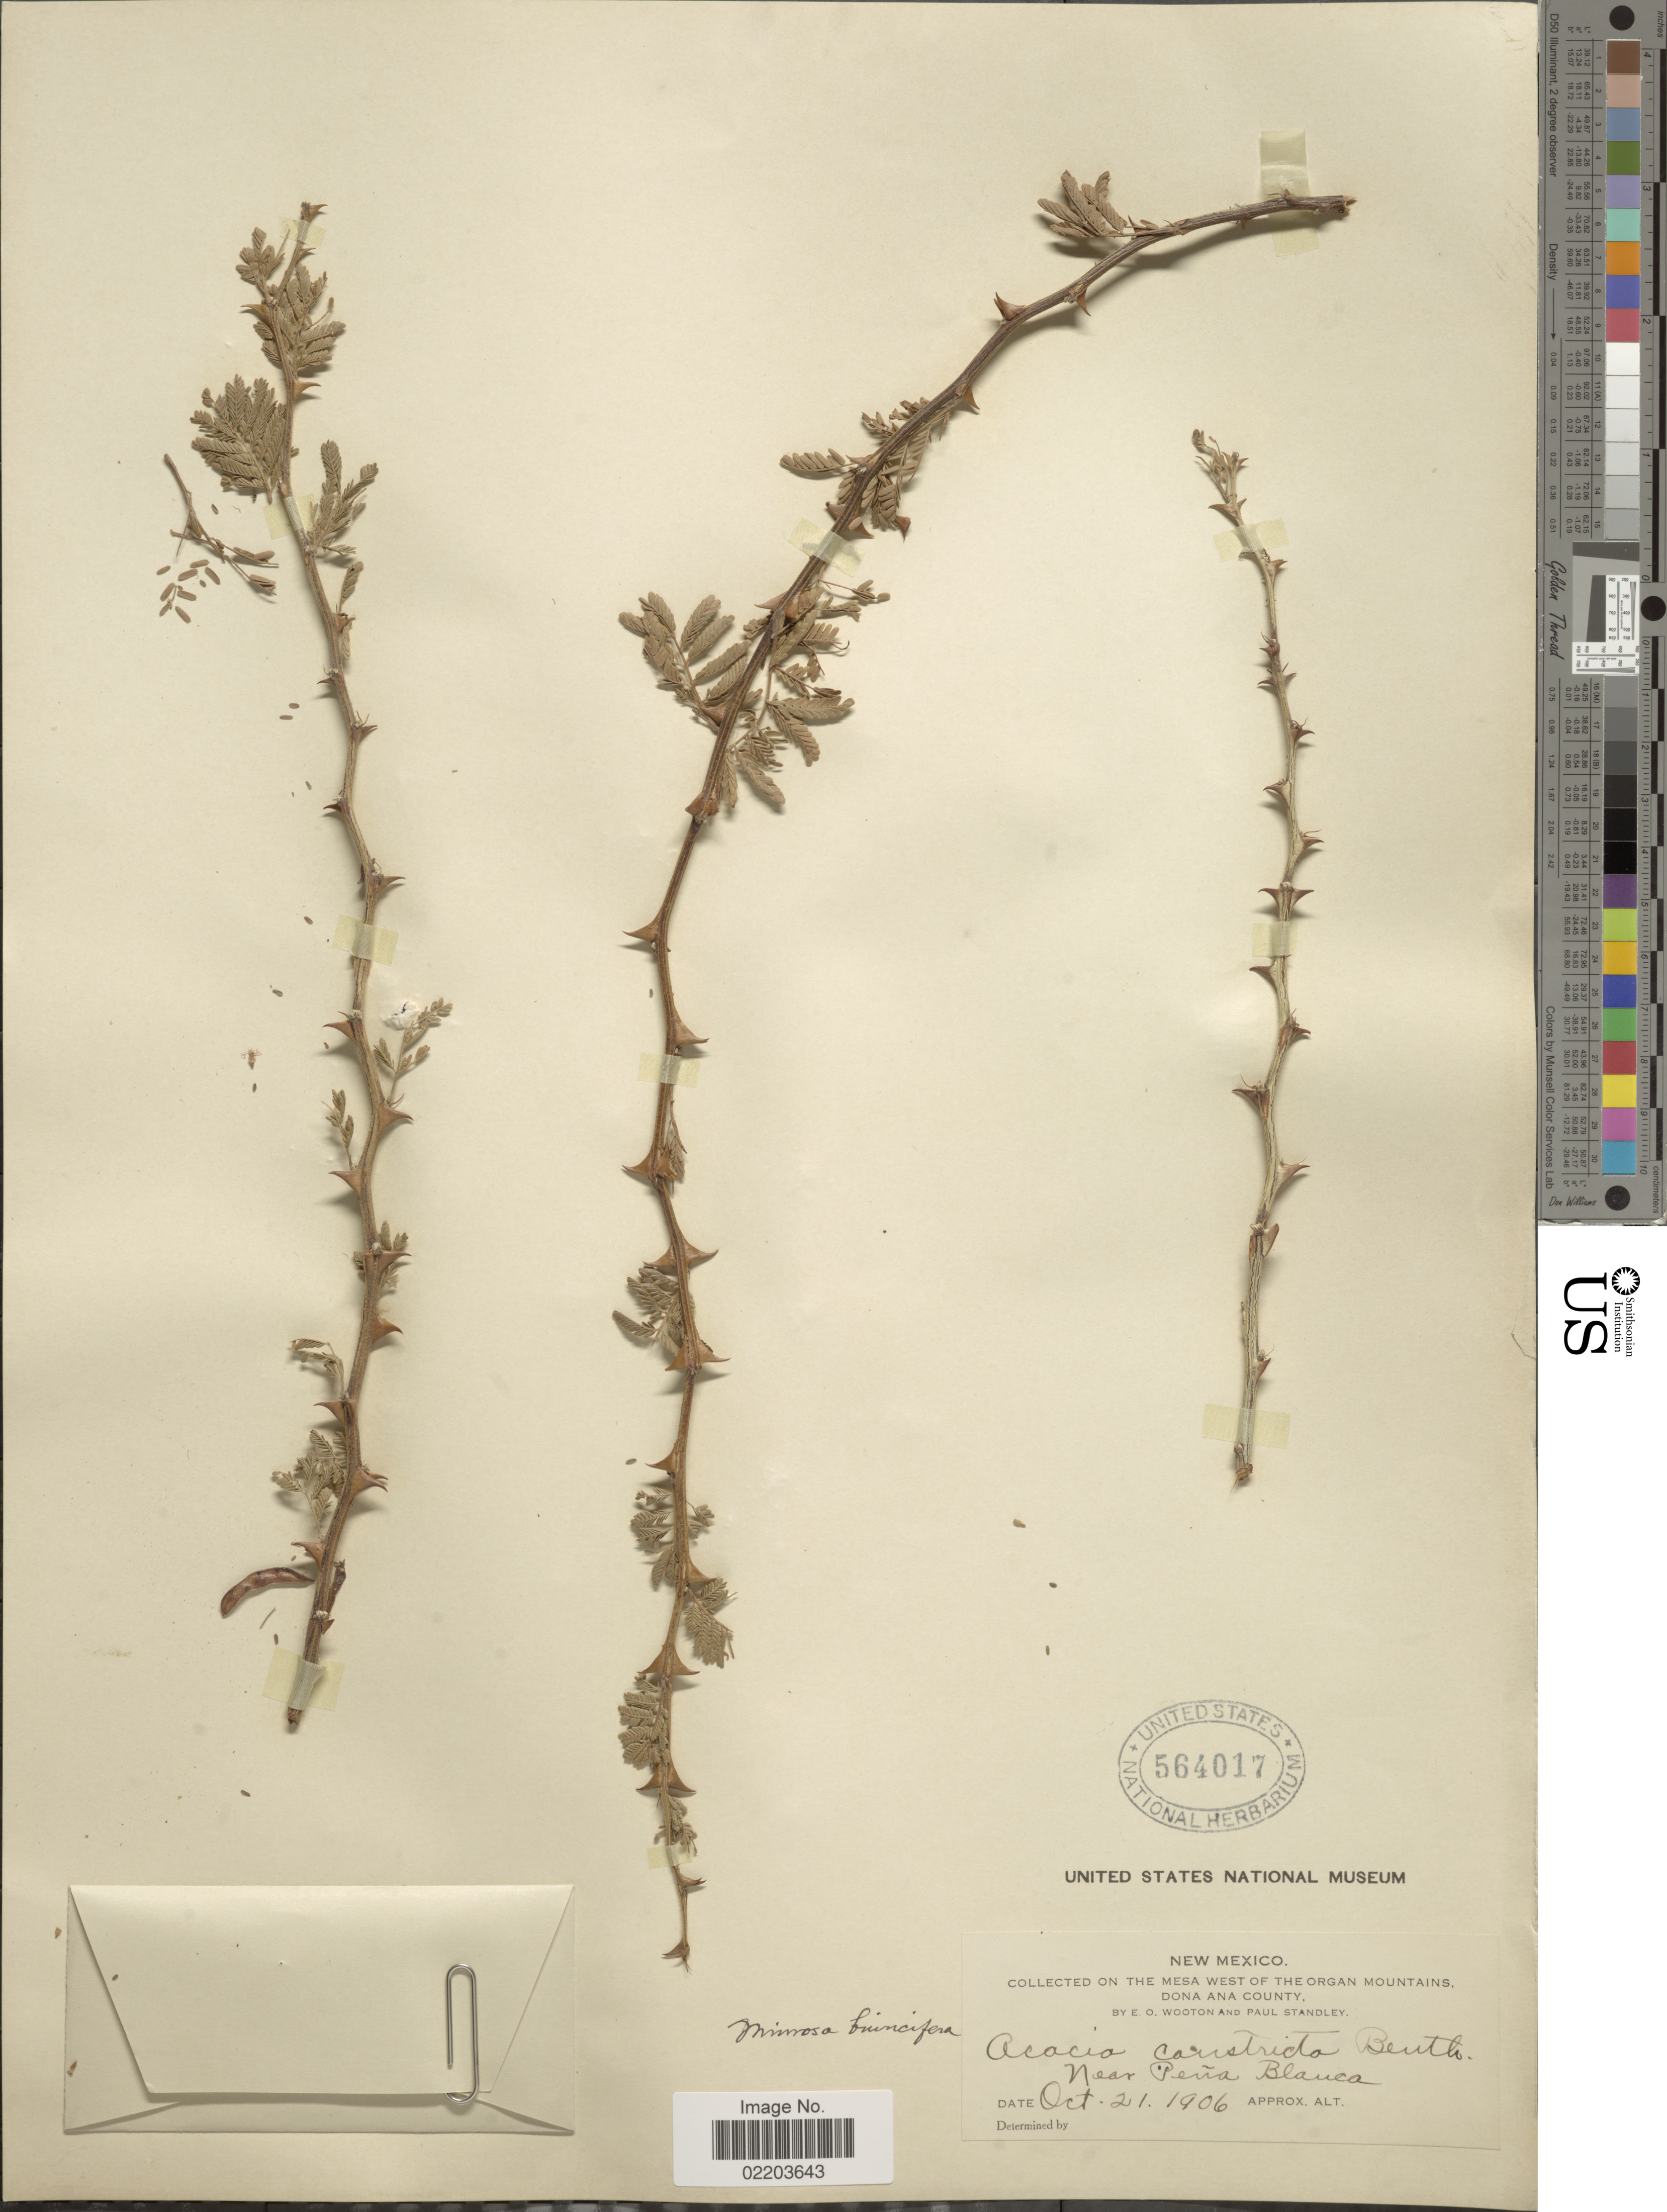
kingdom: Plantae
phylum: Tracheophyta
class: Magnoliopsida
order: Fabales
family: Fabaceae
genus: Mimosa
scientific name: Mimosa biuncifera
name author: Benth.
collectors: E. O. Wooton & P. C. Standley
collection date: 1906-10-21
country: United States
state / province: New Mexico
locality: On The Mesa West Of The Organ Mountains, Dona Ana County, Near Peña Blanca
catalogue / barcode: US 564017